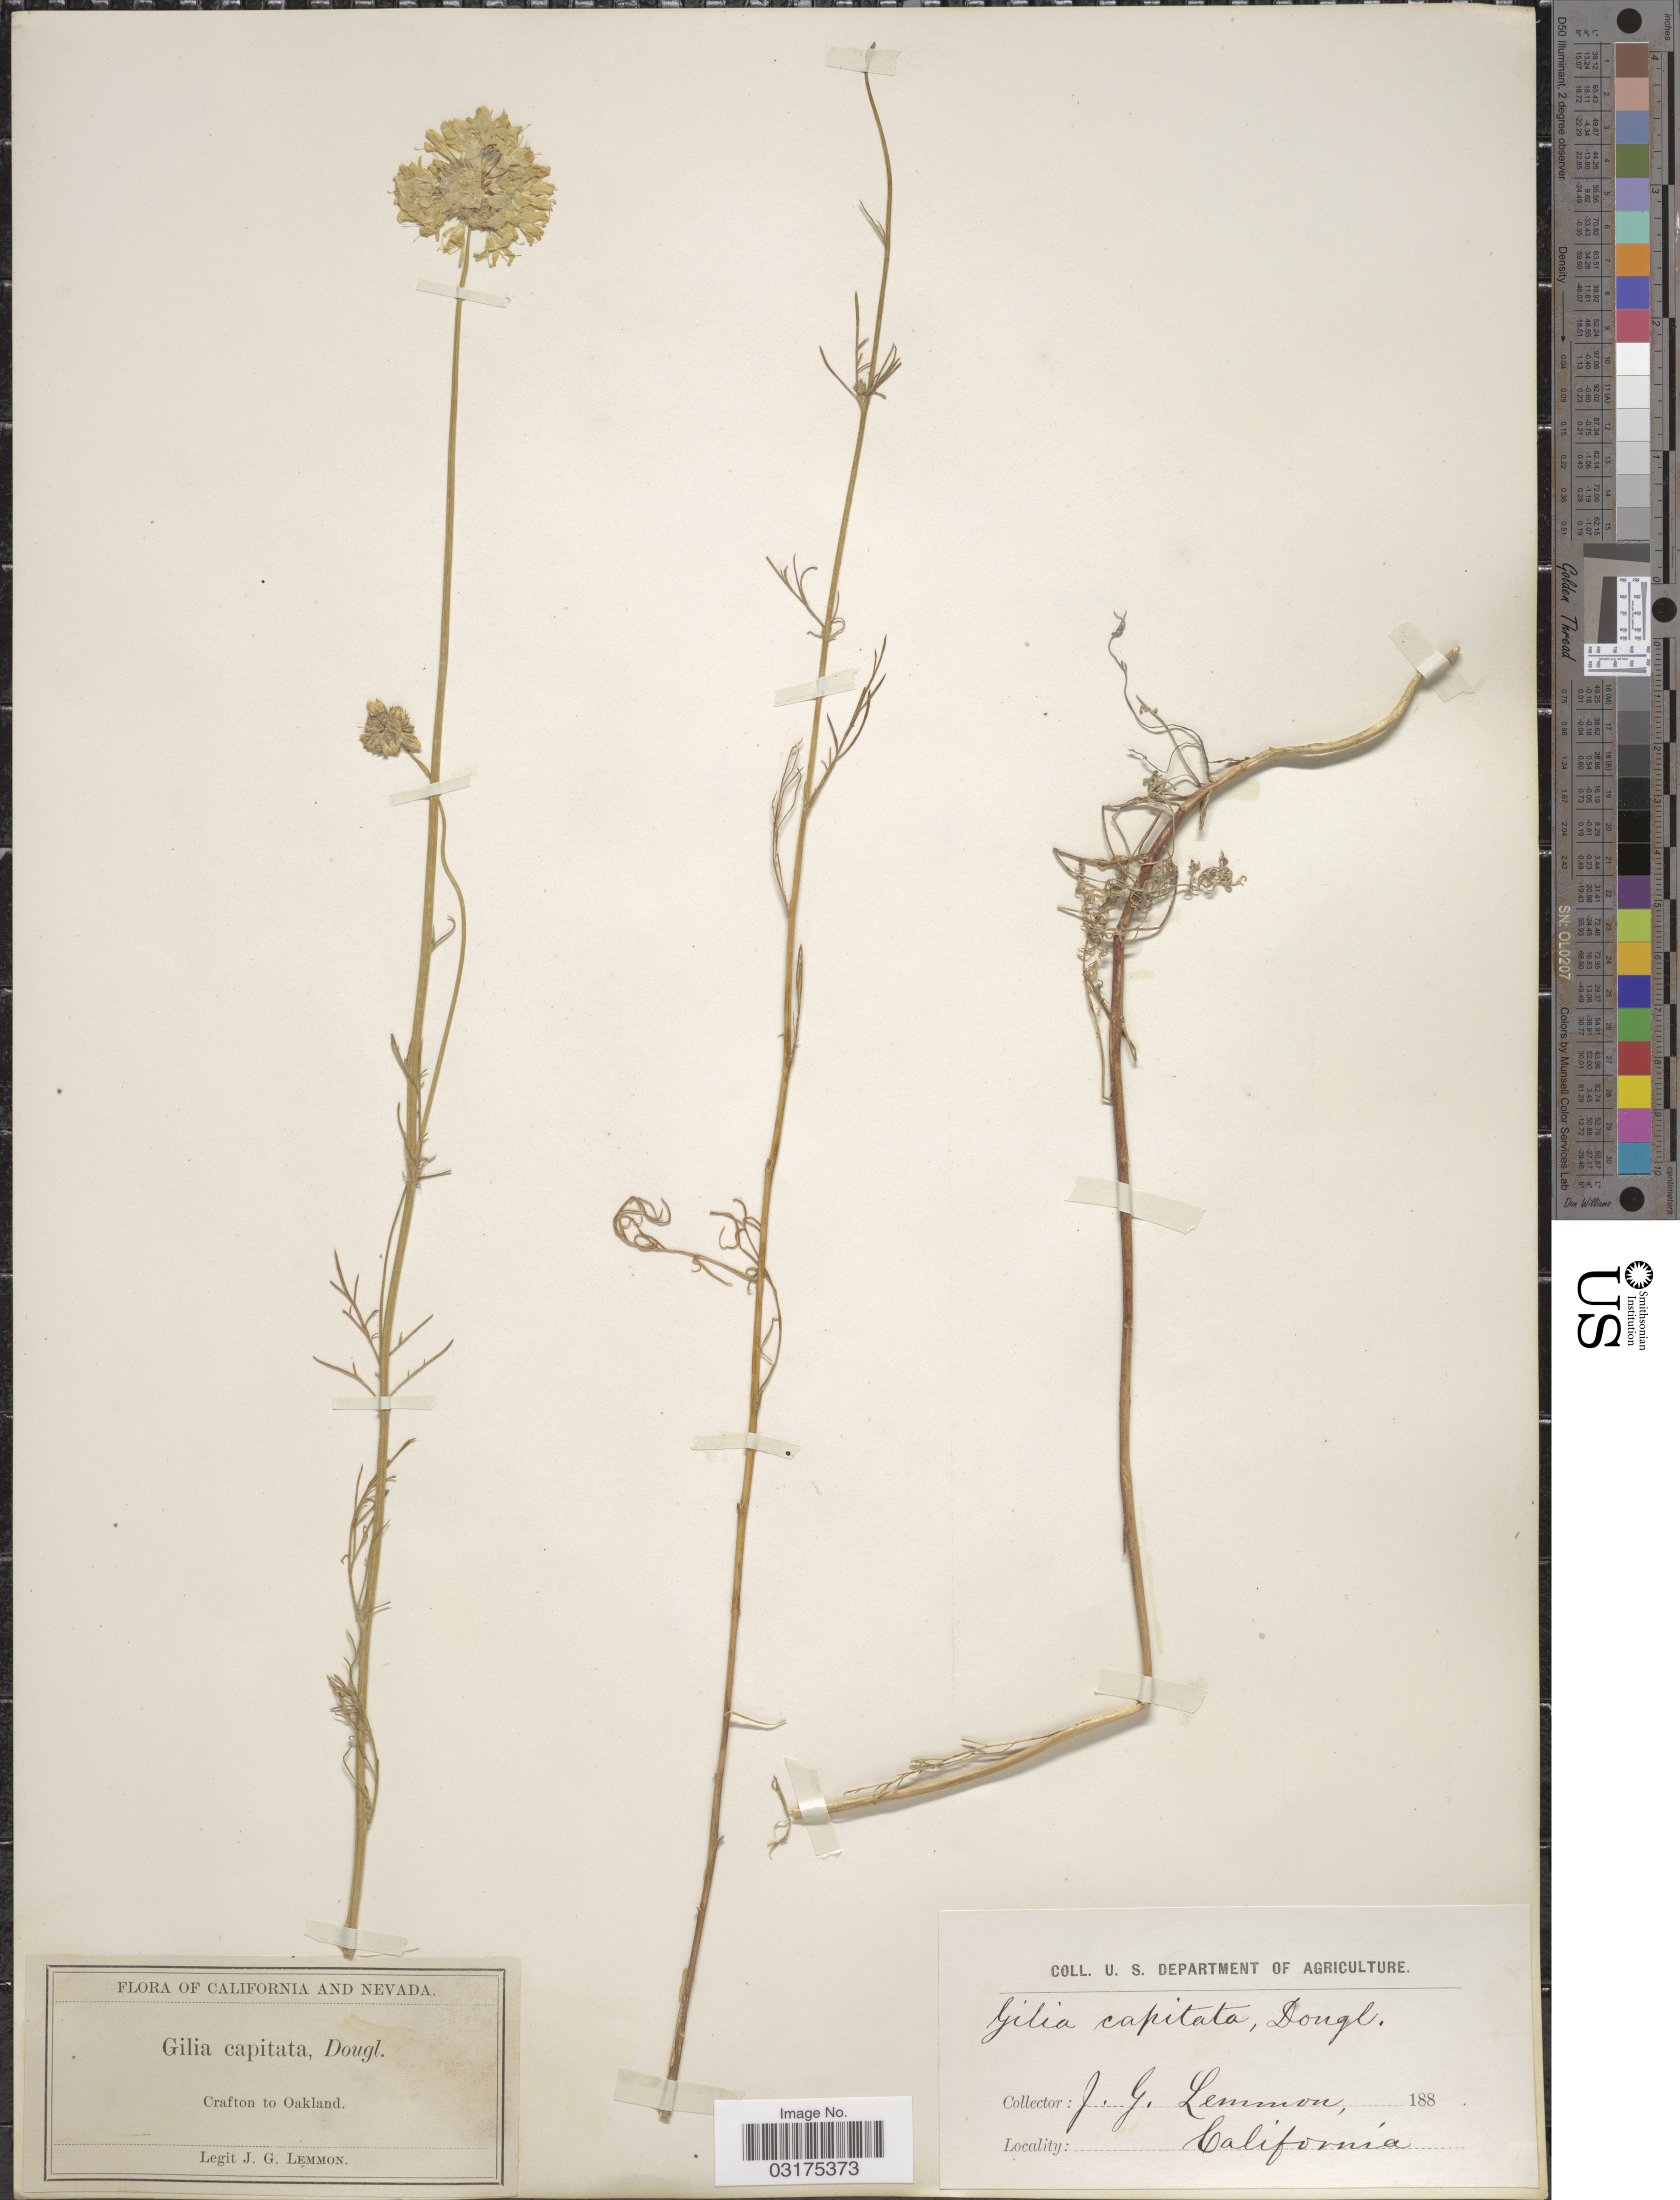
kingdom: Plantae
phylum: Tracheophyta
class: Magnoliopsida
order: Ericales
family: Polemoniaceae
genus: Gilia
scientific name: Gilia capitata subsp. staminea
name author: (Greene) V.E. Grant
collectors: J. Lemmon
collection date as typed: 188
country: United States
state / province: California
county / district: Alameda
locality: Crafton to Oakland.